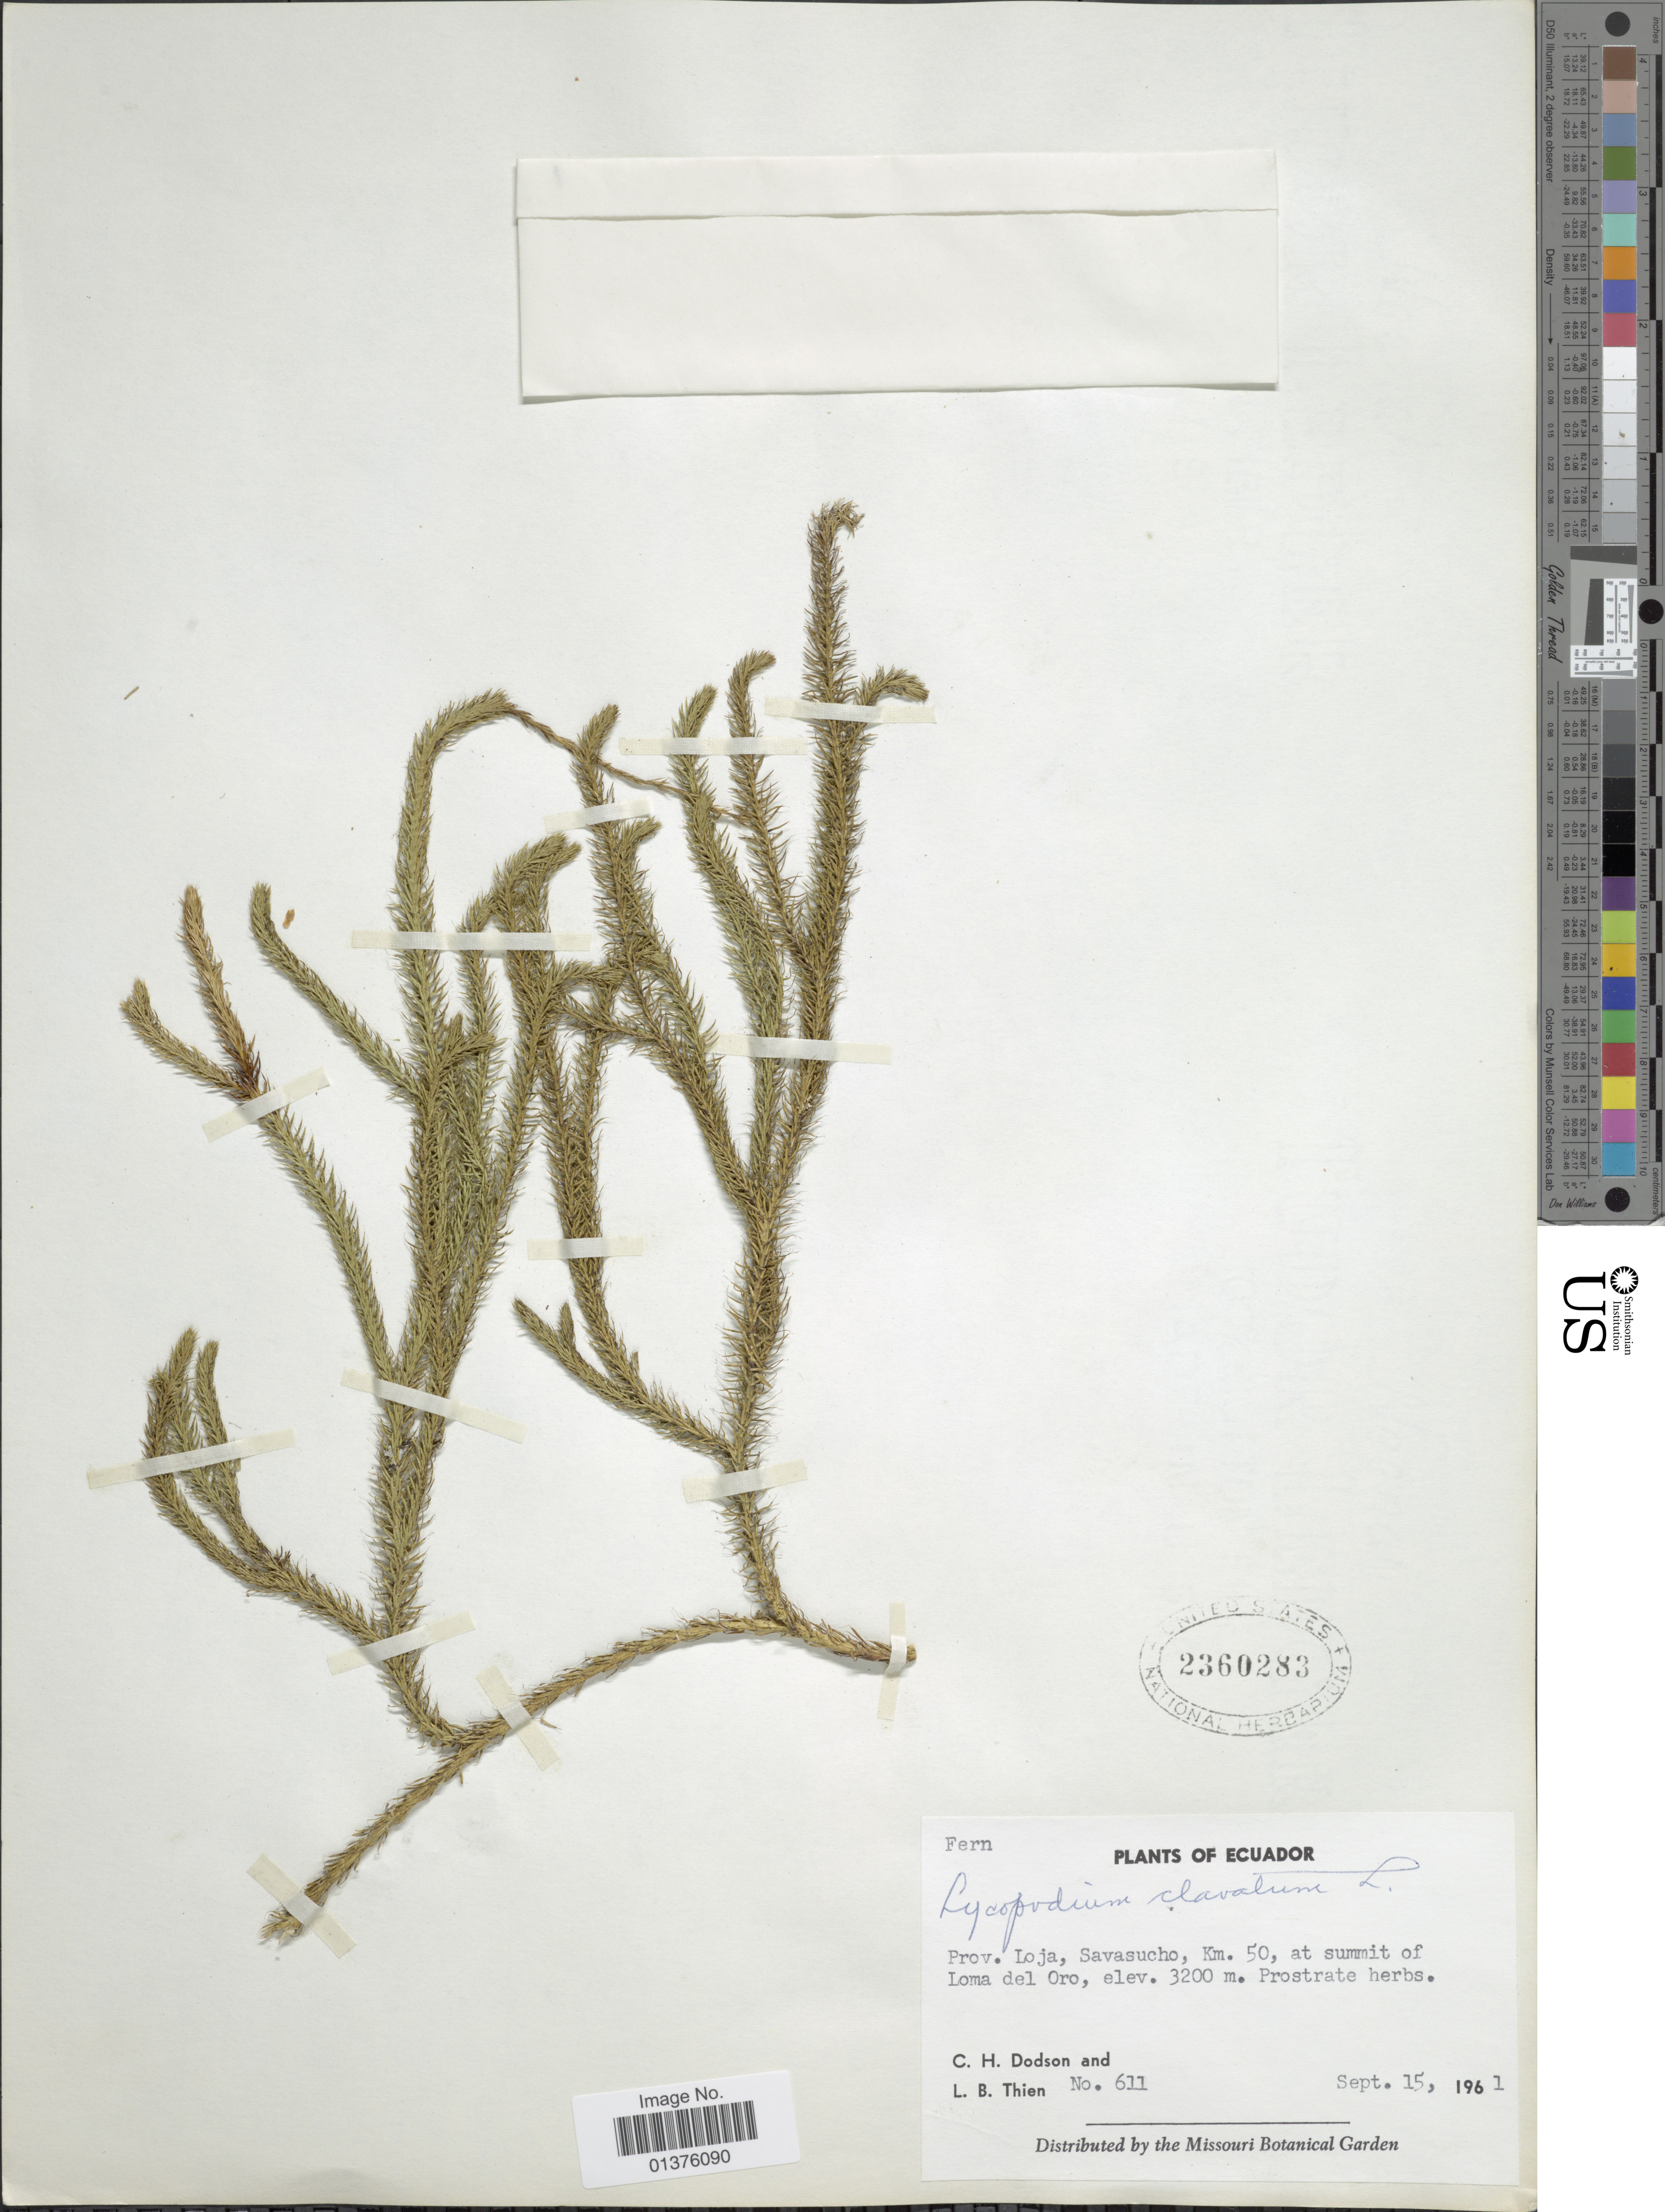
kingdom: Plantae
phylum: Tracheophyta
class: Lycopodiopsida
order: Lycopodiales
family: Lycopodiaceae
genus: Lycopodium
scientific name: Lycopodium clavatum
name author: L.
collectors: C. H. Dodson & L. Thien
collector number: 611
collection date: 1961-09-15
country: Ecuador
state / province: Loja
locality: Savasucho, km 50, at summit of Loma del Oro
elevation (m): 3200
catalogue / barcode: US 2360283